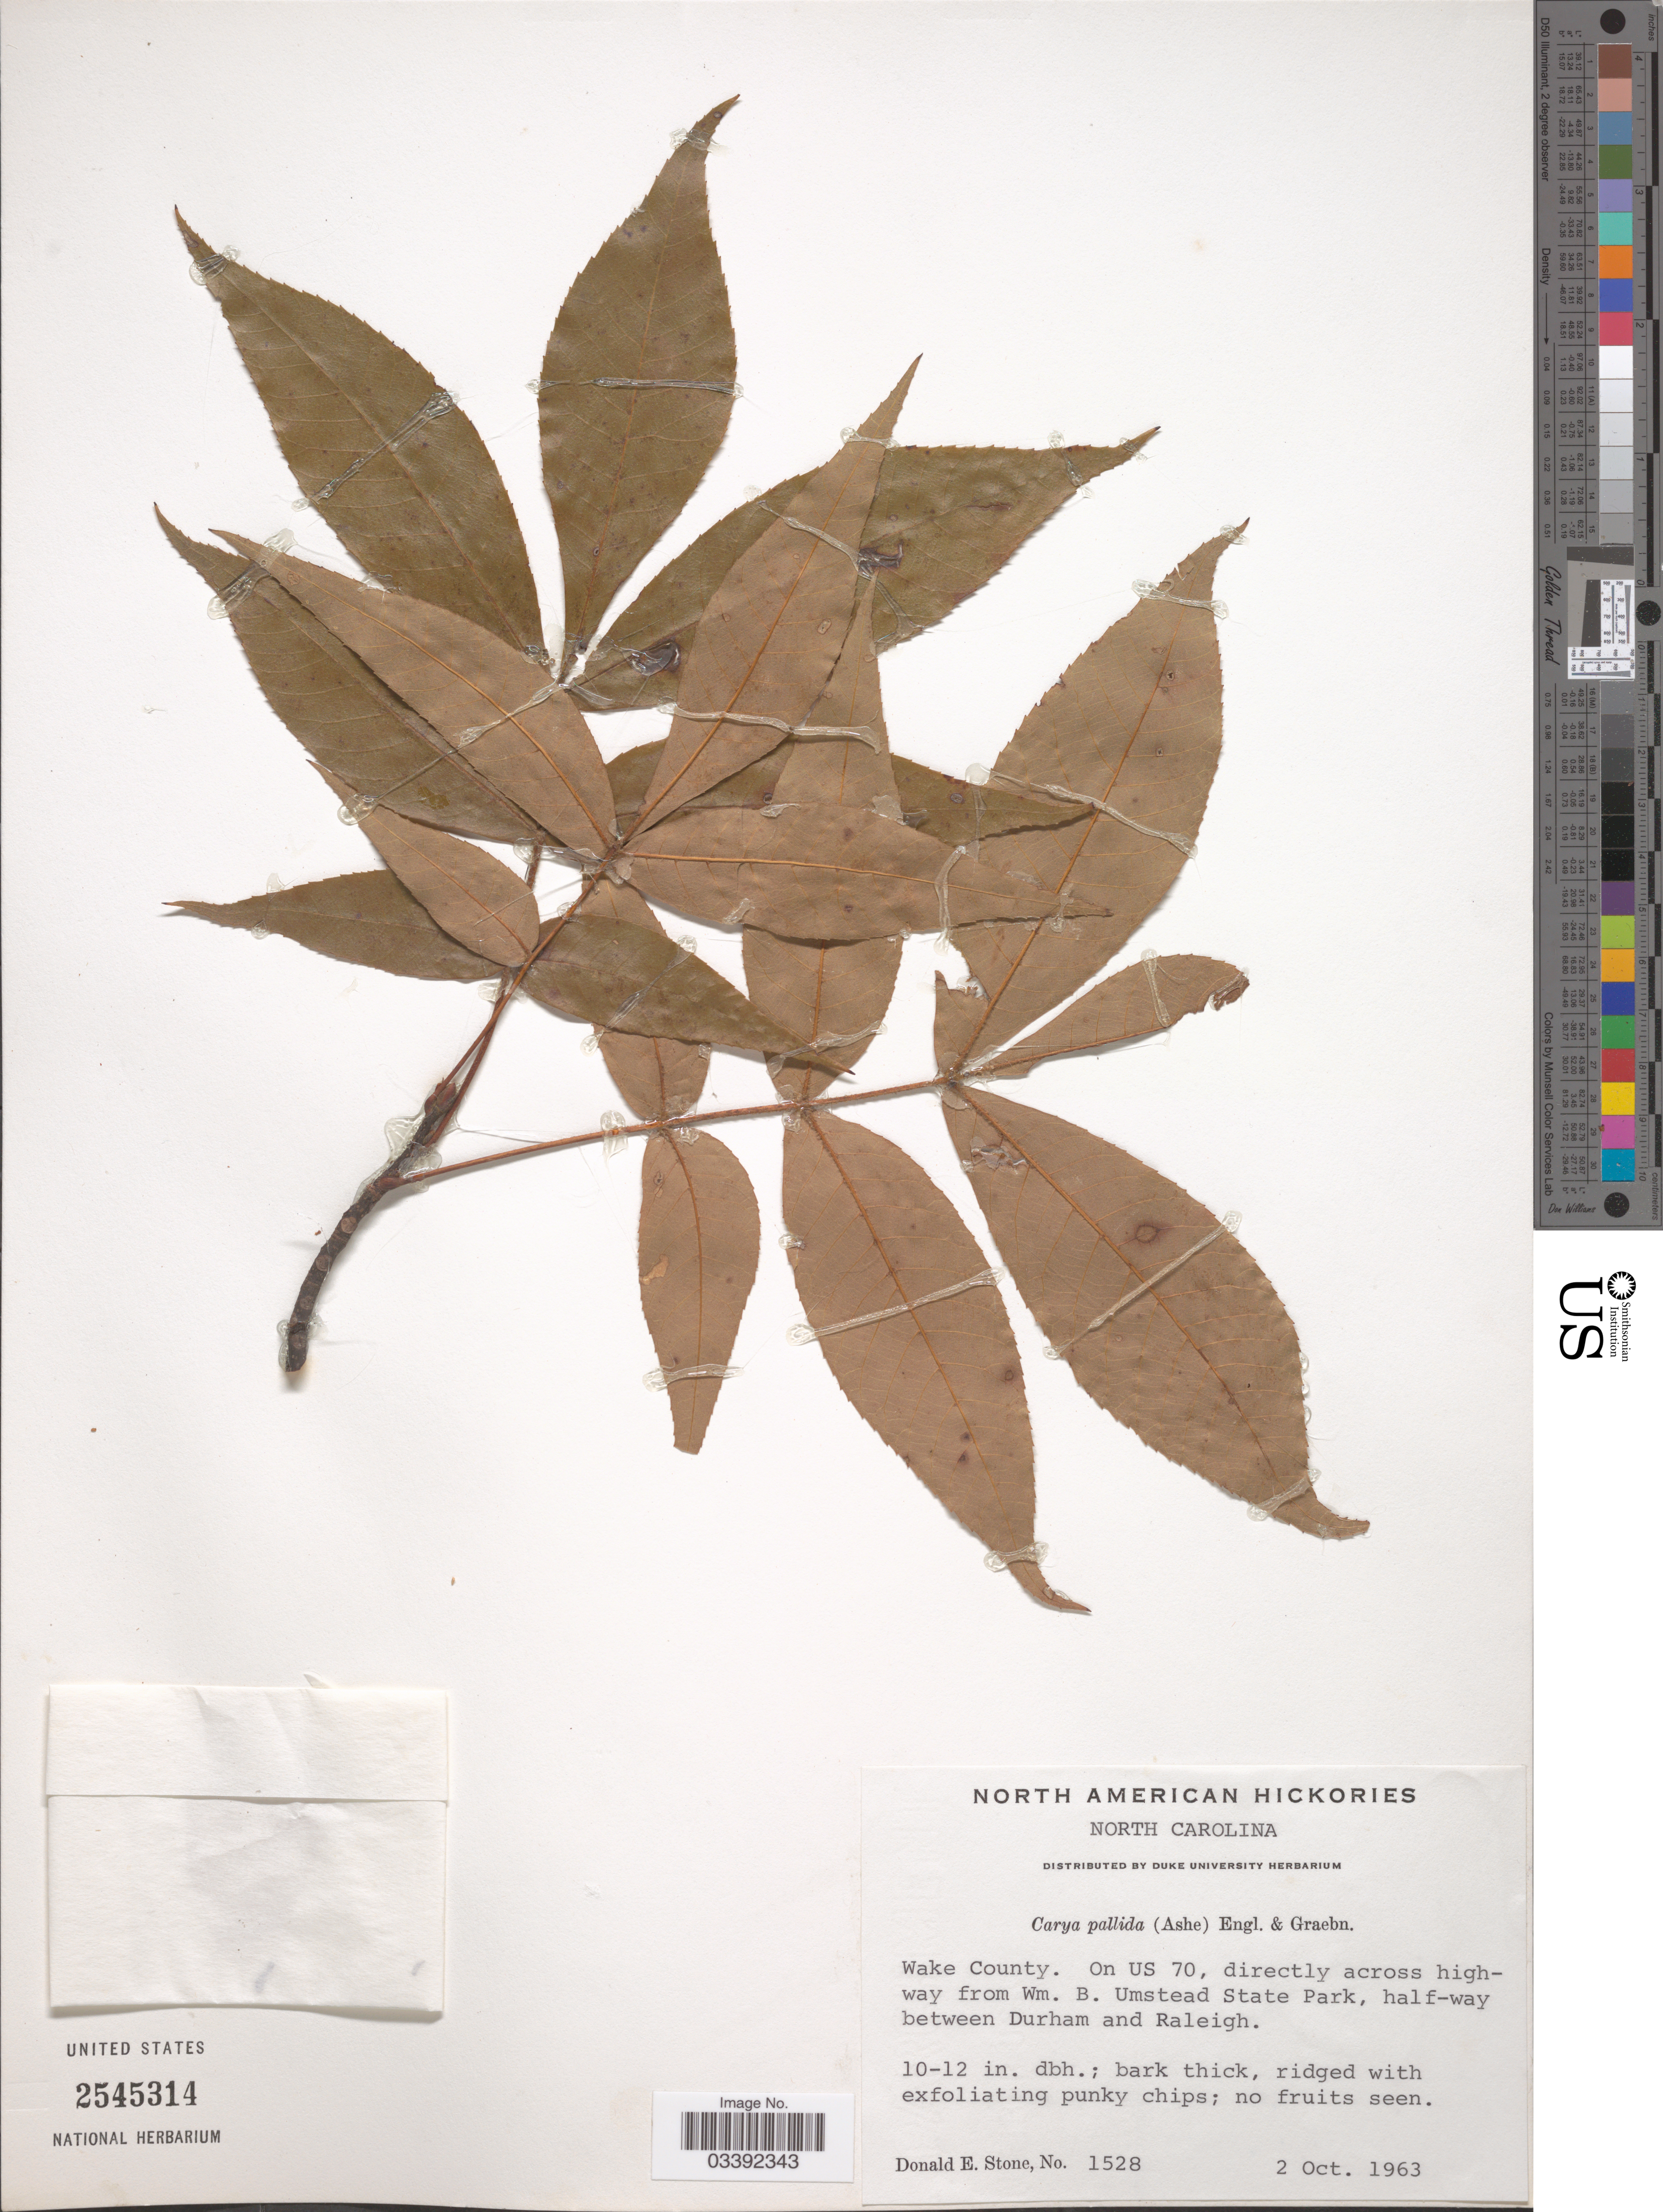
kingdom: Plantae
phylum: Tracheophyta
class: Magnoliopsida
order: Fagales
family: Juglandaceae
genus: Carya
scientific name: Carya pallida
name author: (Ashe) Engl. & Graebner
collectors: D. Stone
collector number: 1528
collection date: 1963-10-02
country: United States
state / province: North Carolina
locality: Wake County. On US 70, directly across highway from Wm. B. Umstead State Park, half-way between Durham and Raleigh.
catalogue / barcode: US 2545314